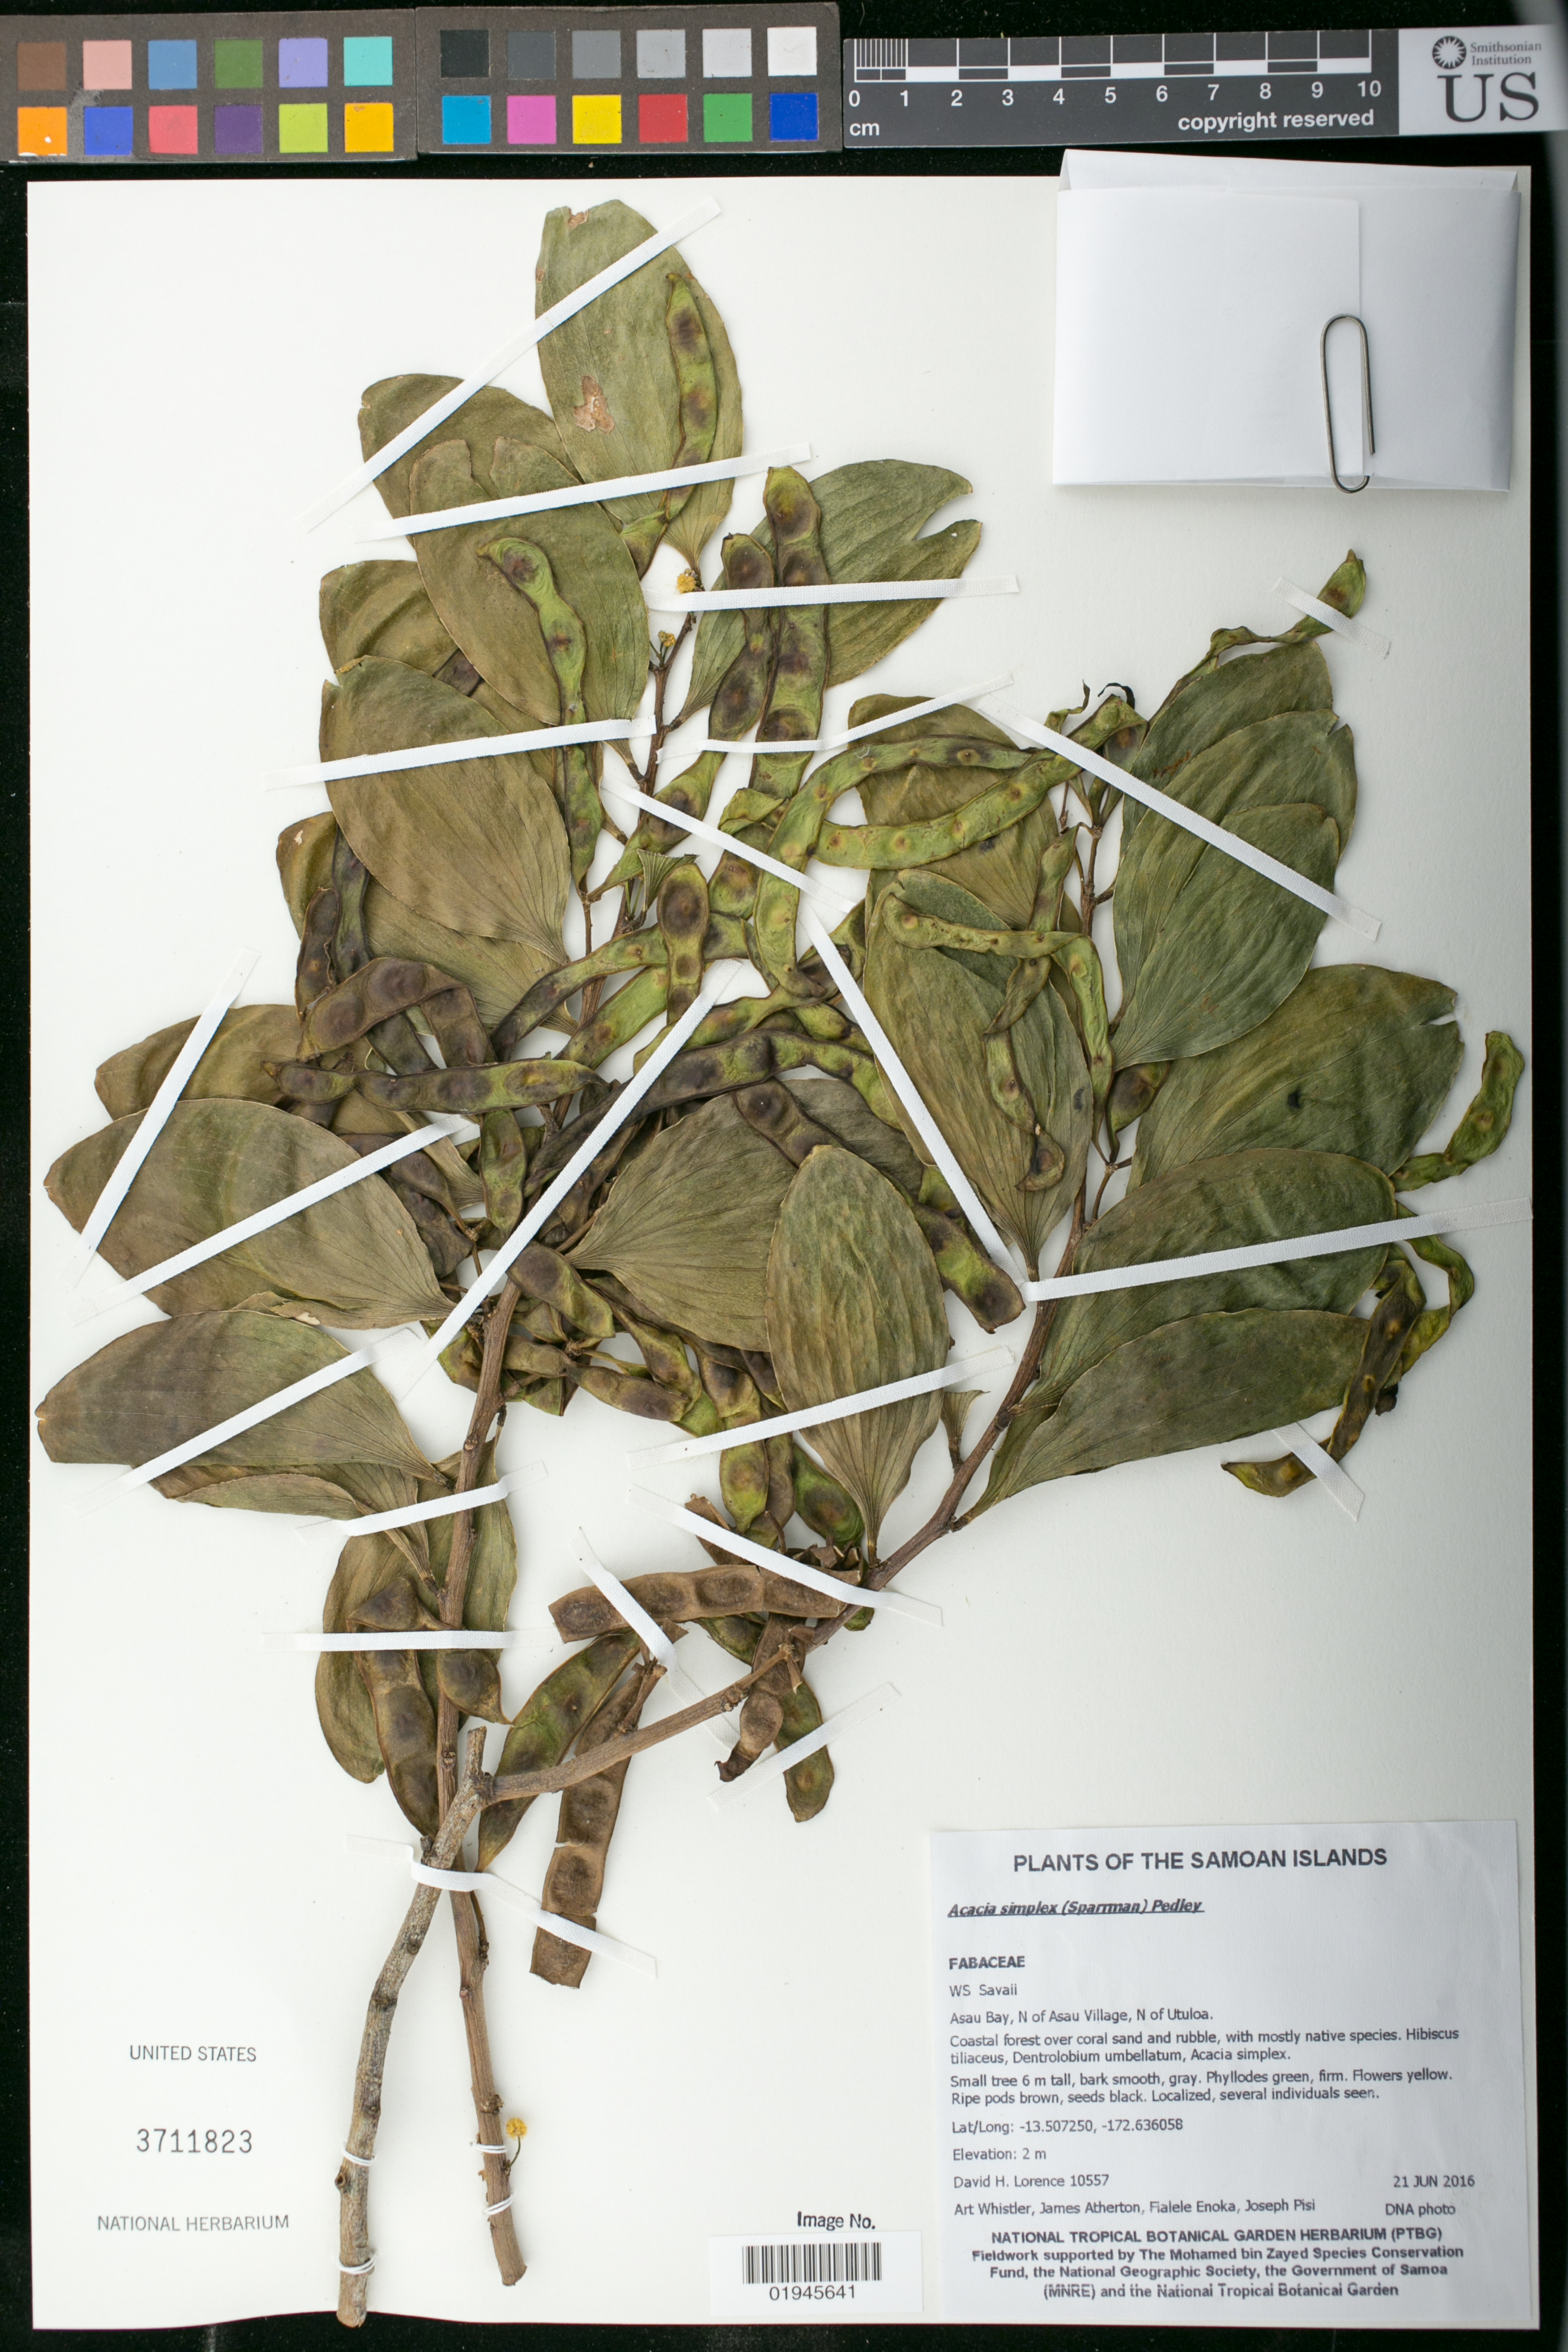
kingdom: Plantae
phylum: Tracheophyta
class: Magnoliopsida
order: Fabales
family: Fabaceae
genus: Acacia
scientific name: Acacia simplex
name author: (Sparrmann) Pedley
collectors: D. Lorence, A. Whistler, J. Atherton, F. Enoka & J. Pisi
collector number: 10557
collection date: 2016-06-21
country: Samoa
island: Savai'i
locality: Asau Bay, N of Asau Village, N of Utuloa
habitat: Coastal forest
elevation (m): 2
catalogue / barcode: US 3711823